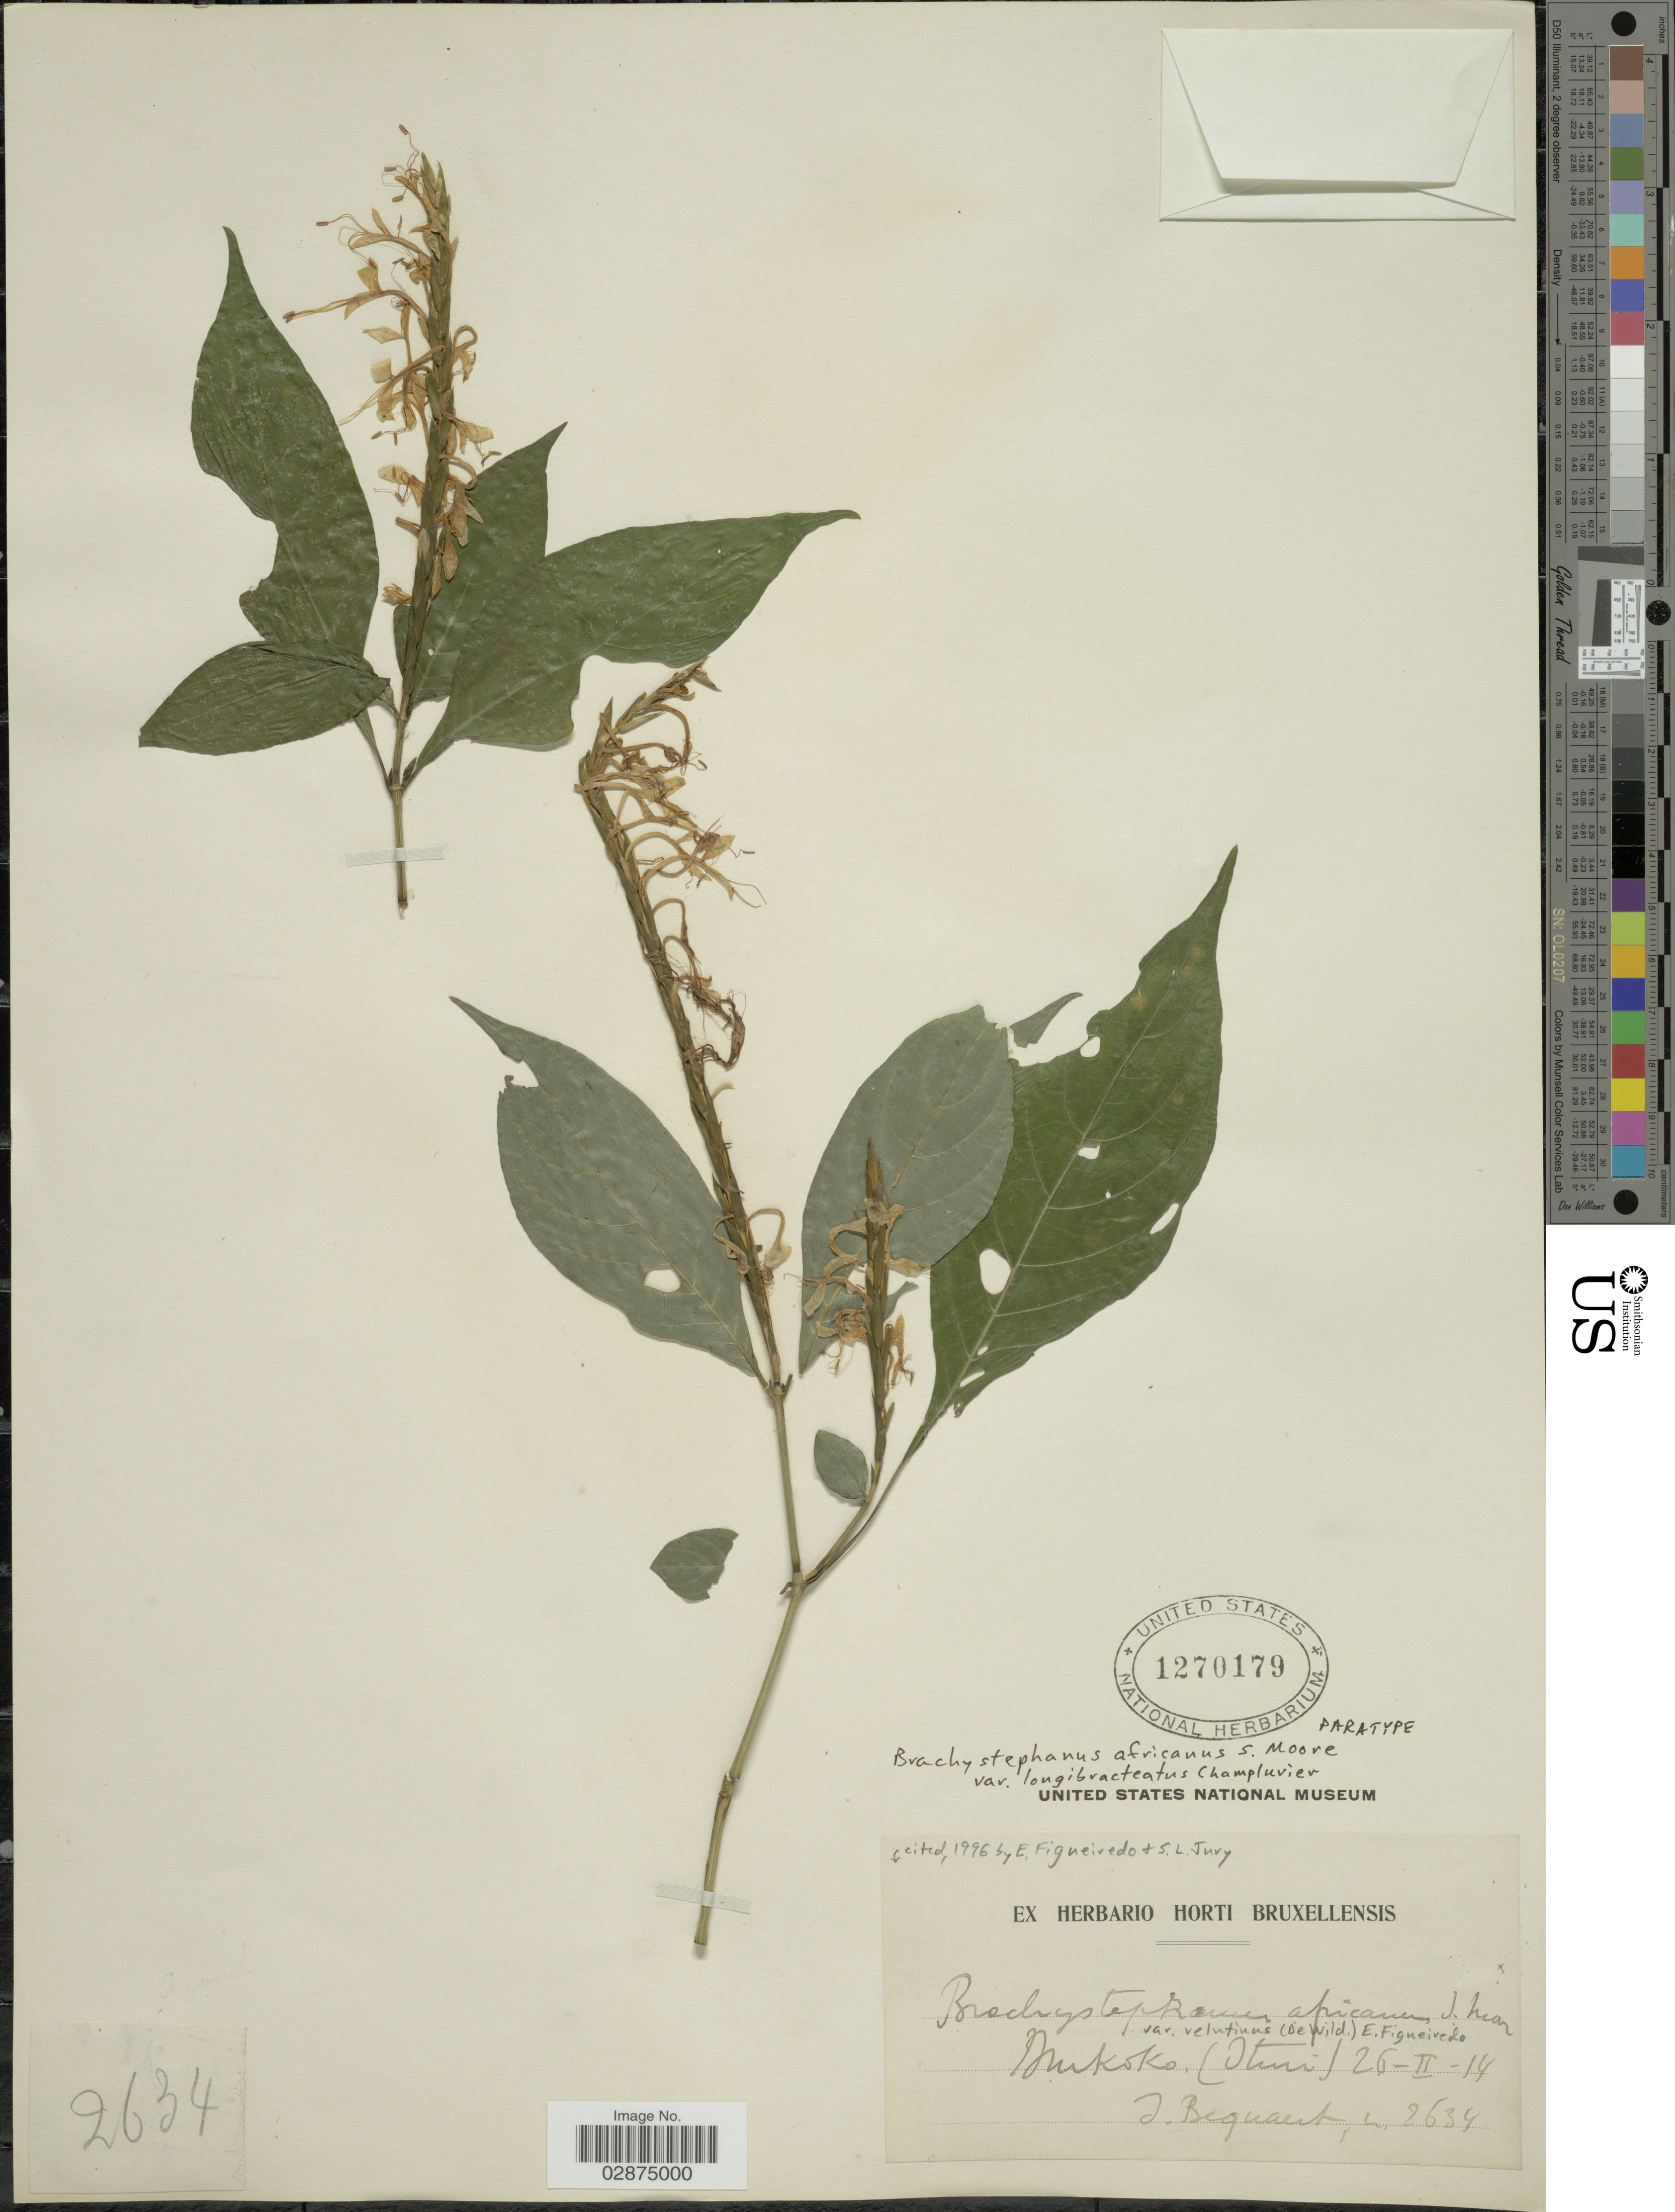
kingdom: Plantae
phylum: Tracheophyta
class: Magnoliopsida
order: Lamiales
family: Acanthaceae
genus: Brachystephanus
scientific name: Brachystephanus africanus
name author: S. Moore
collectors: J. Bequaert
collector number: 2634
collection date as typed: Transcribed d/m/y: 26/2/14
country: Congo, Democratic Republic of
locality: Mukoko (Ituri).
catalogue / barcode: US 1270179